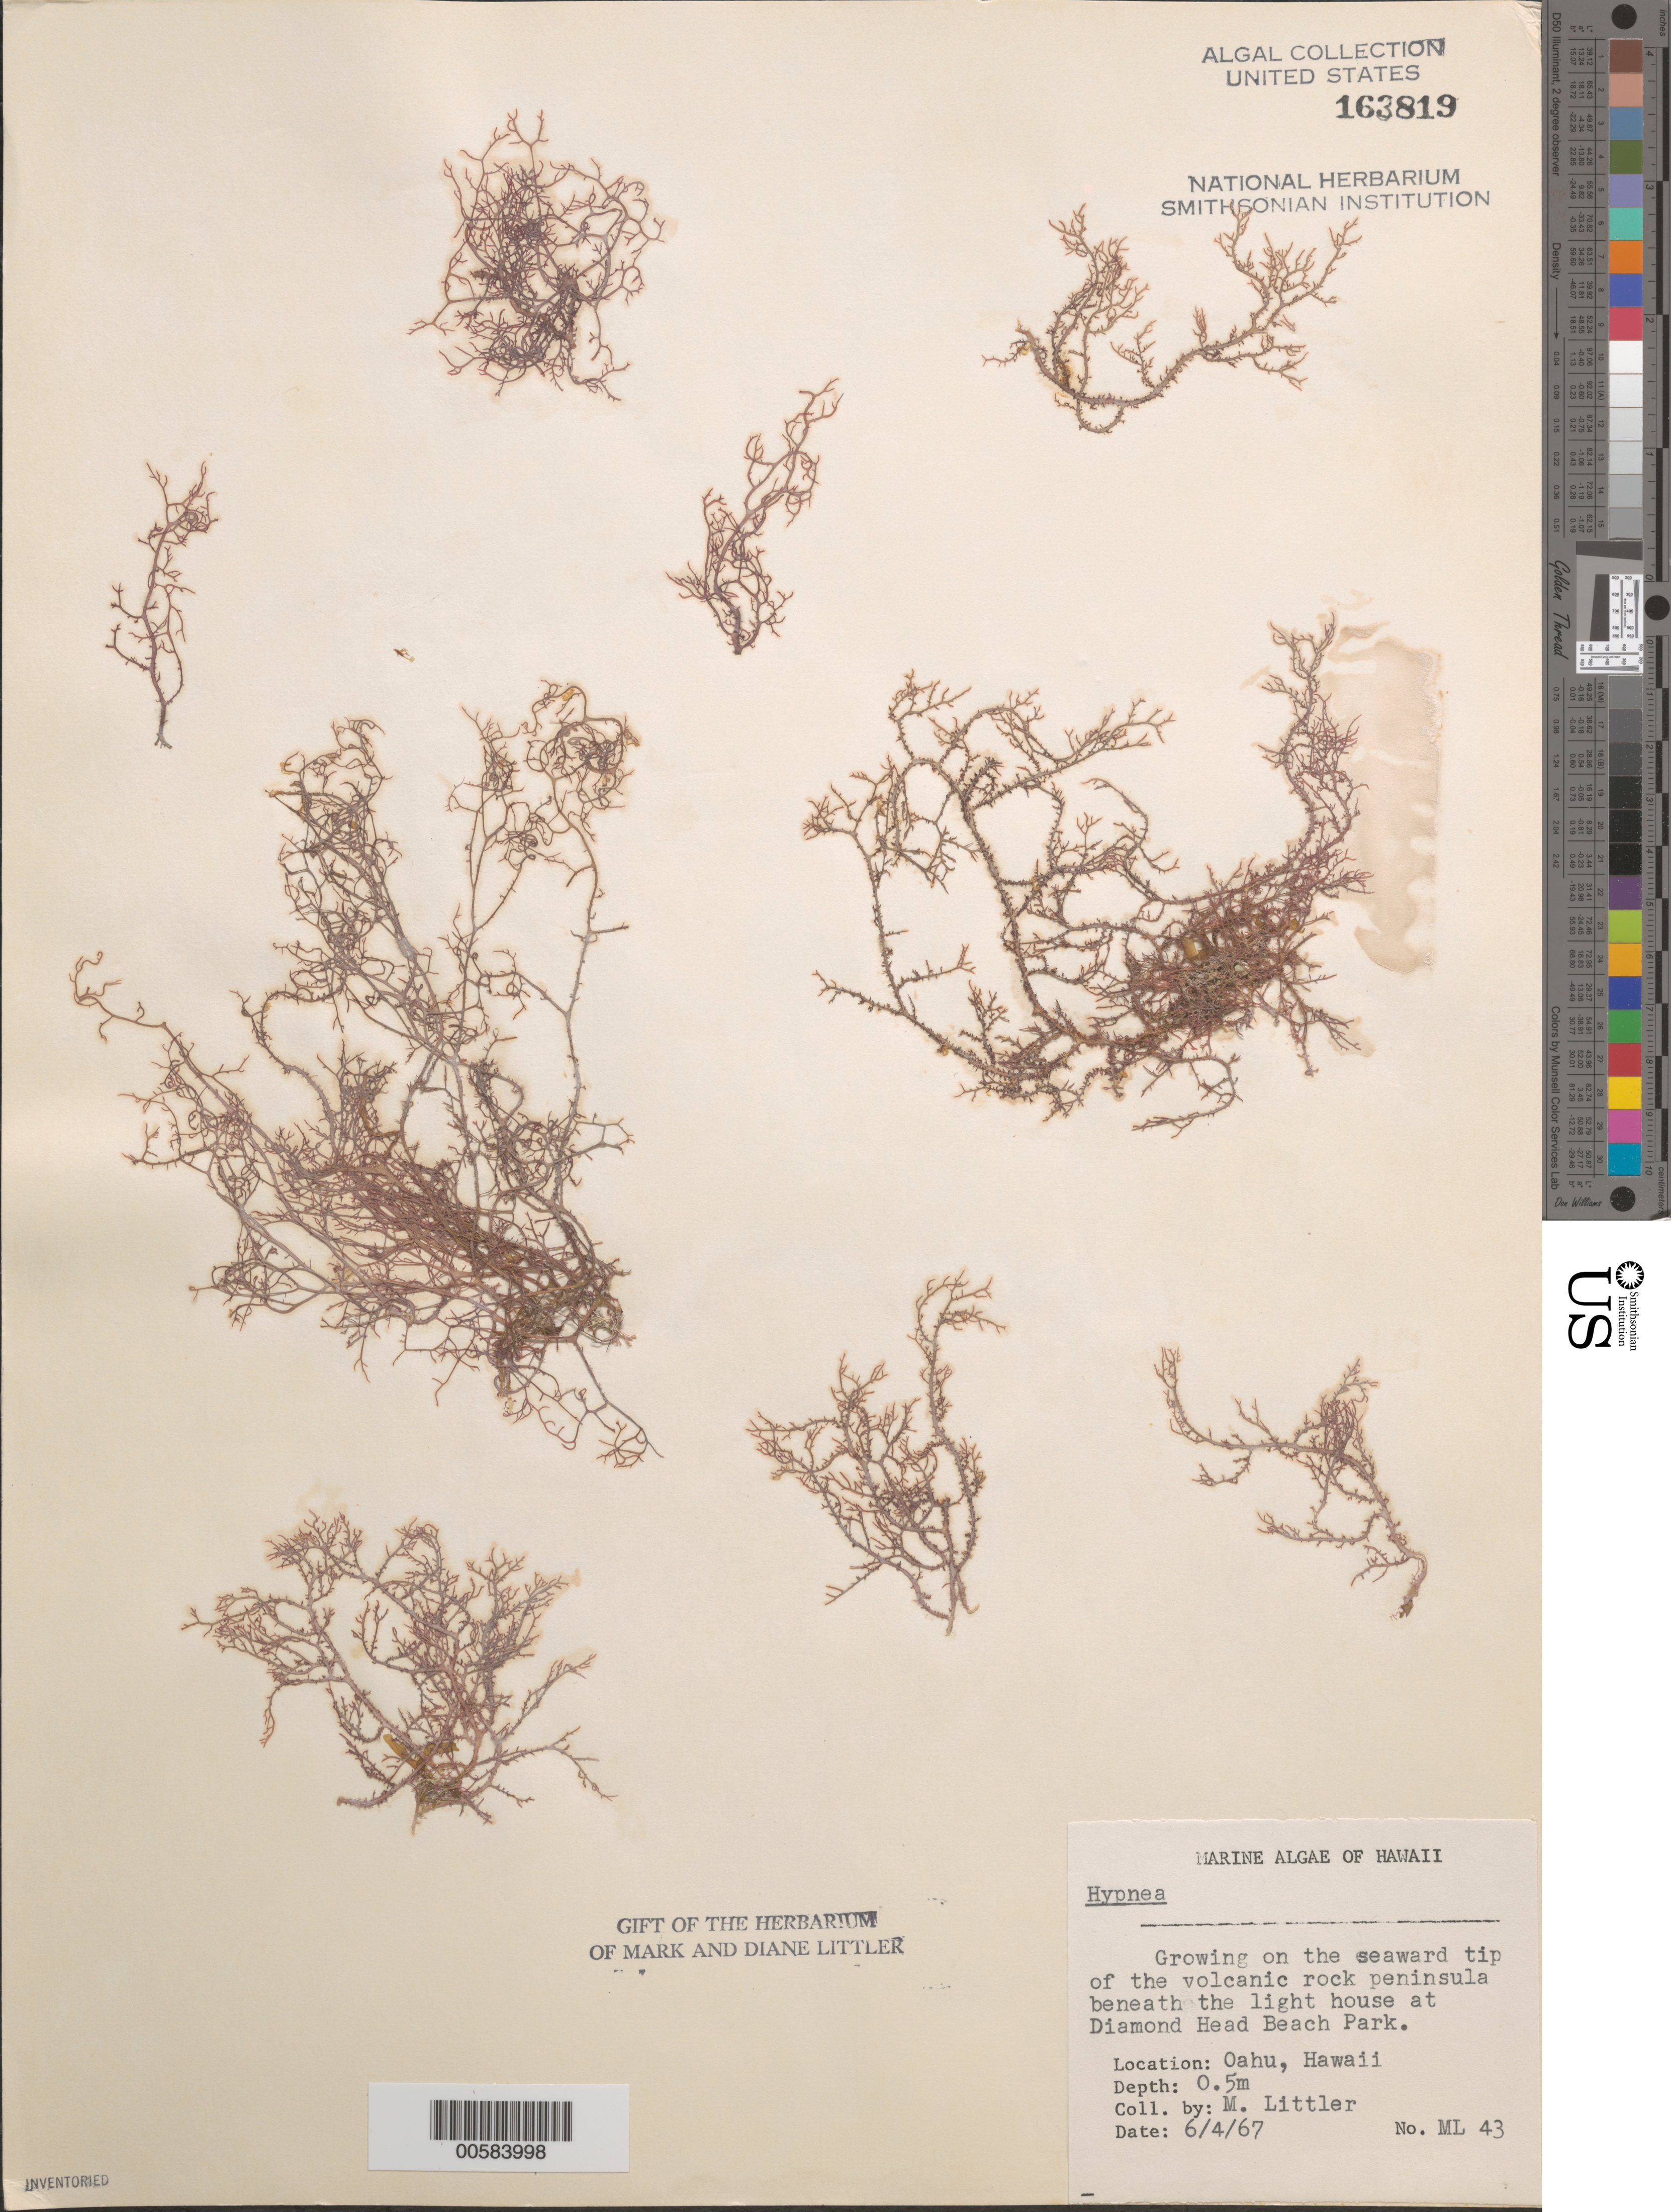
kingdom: Plantae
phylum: Rhodophyta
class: Florideophyceae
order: Gigartinales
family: Cystocloniaceae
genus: Hypnea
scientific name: Hypnea sp.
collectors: M. M. Littler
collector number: ML 43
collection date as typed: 04 Jun 1967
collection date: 1967-06-04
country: United States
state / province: Hawaii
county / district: Honolulu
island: Oahu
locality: Diamond Head Beach Park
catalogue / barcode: US 163819